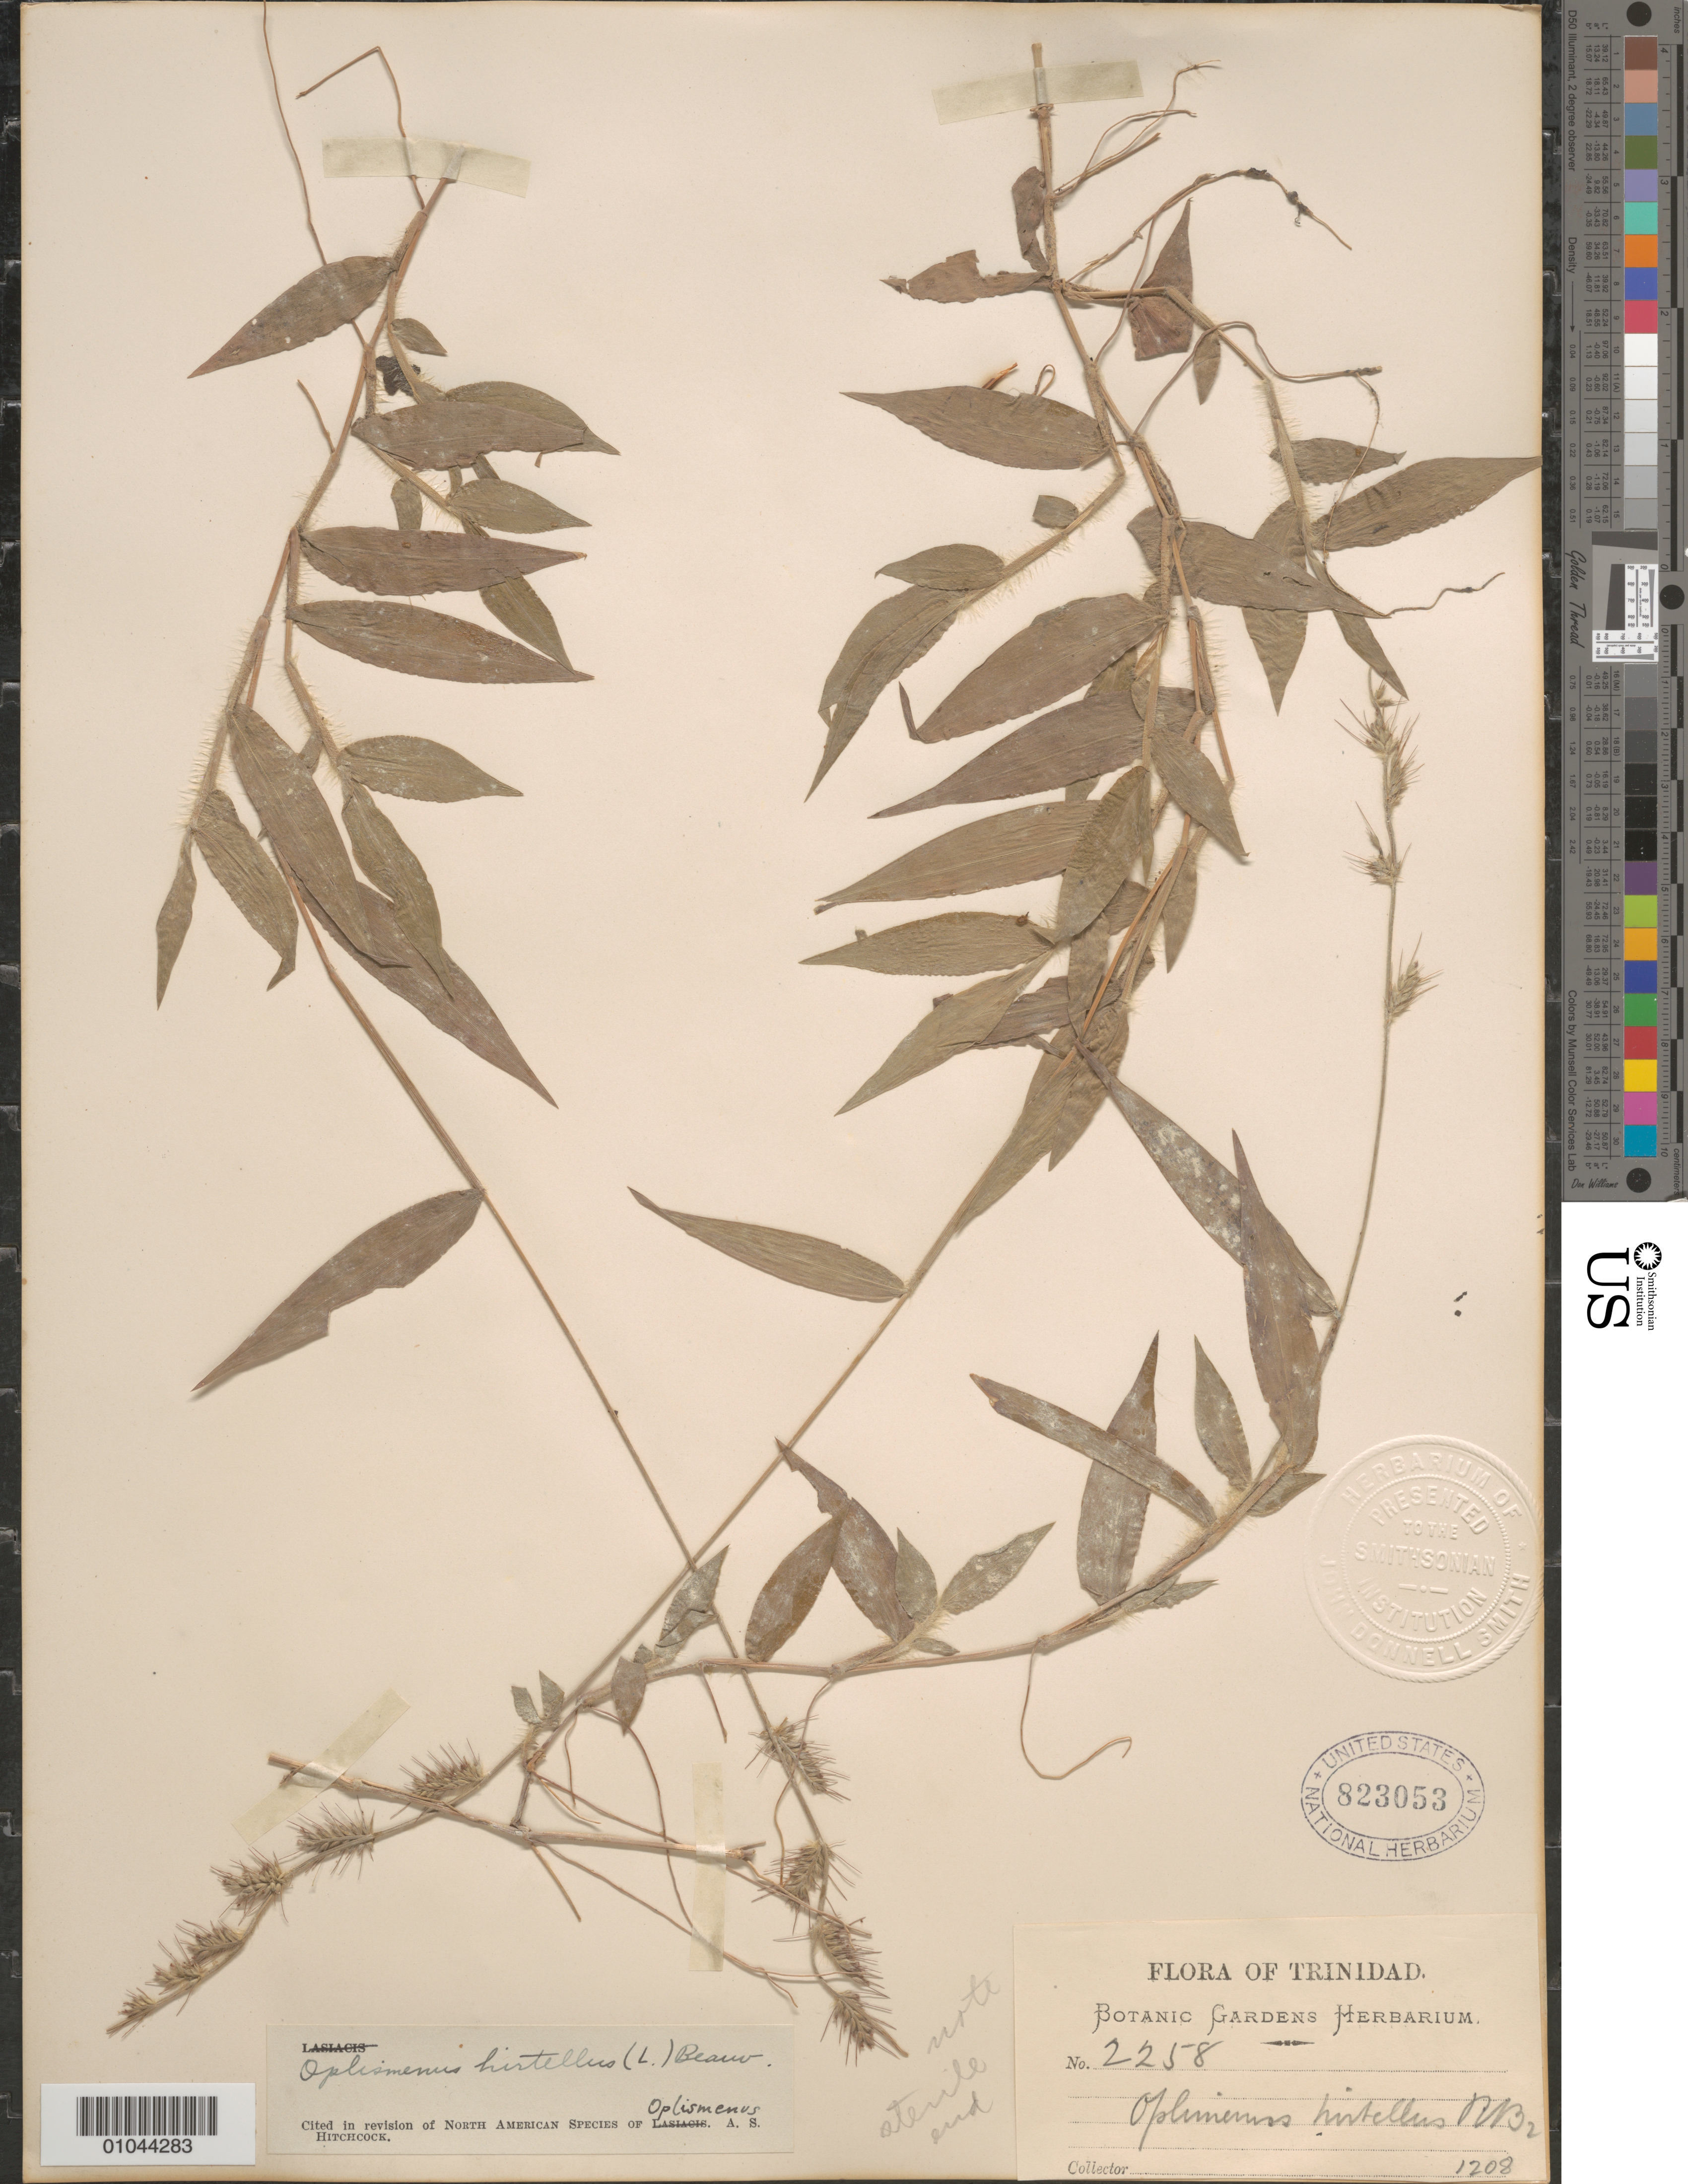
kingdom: Plantae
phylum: Tracheophyta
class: Liliopsida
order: Poales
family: Poaceae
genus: Oplismenus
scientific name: Oplismenus hirtellus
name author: (L.) P. Beauv.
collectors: Botanic Gardens Herbarium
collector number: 2258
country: Trinidad and Tobago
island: Trinidad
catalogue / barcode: US 823053